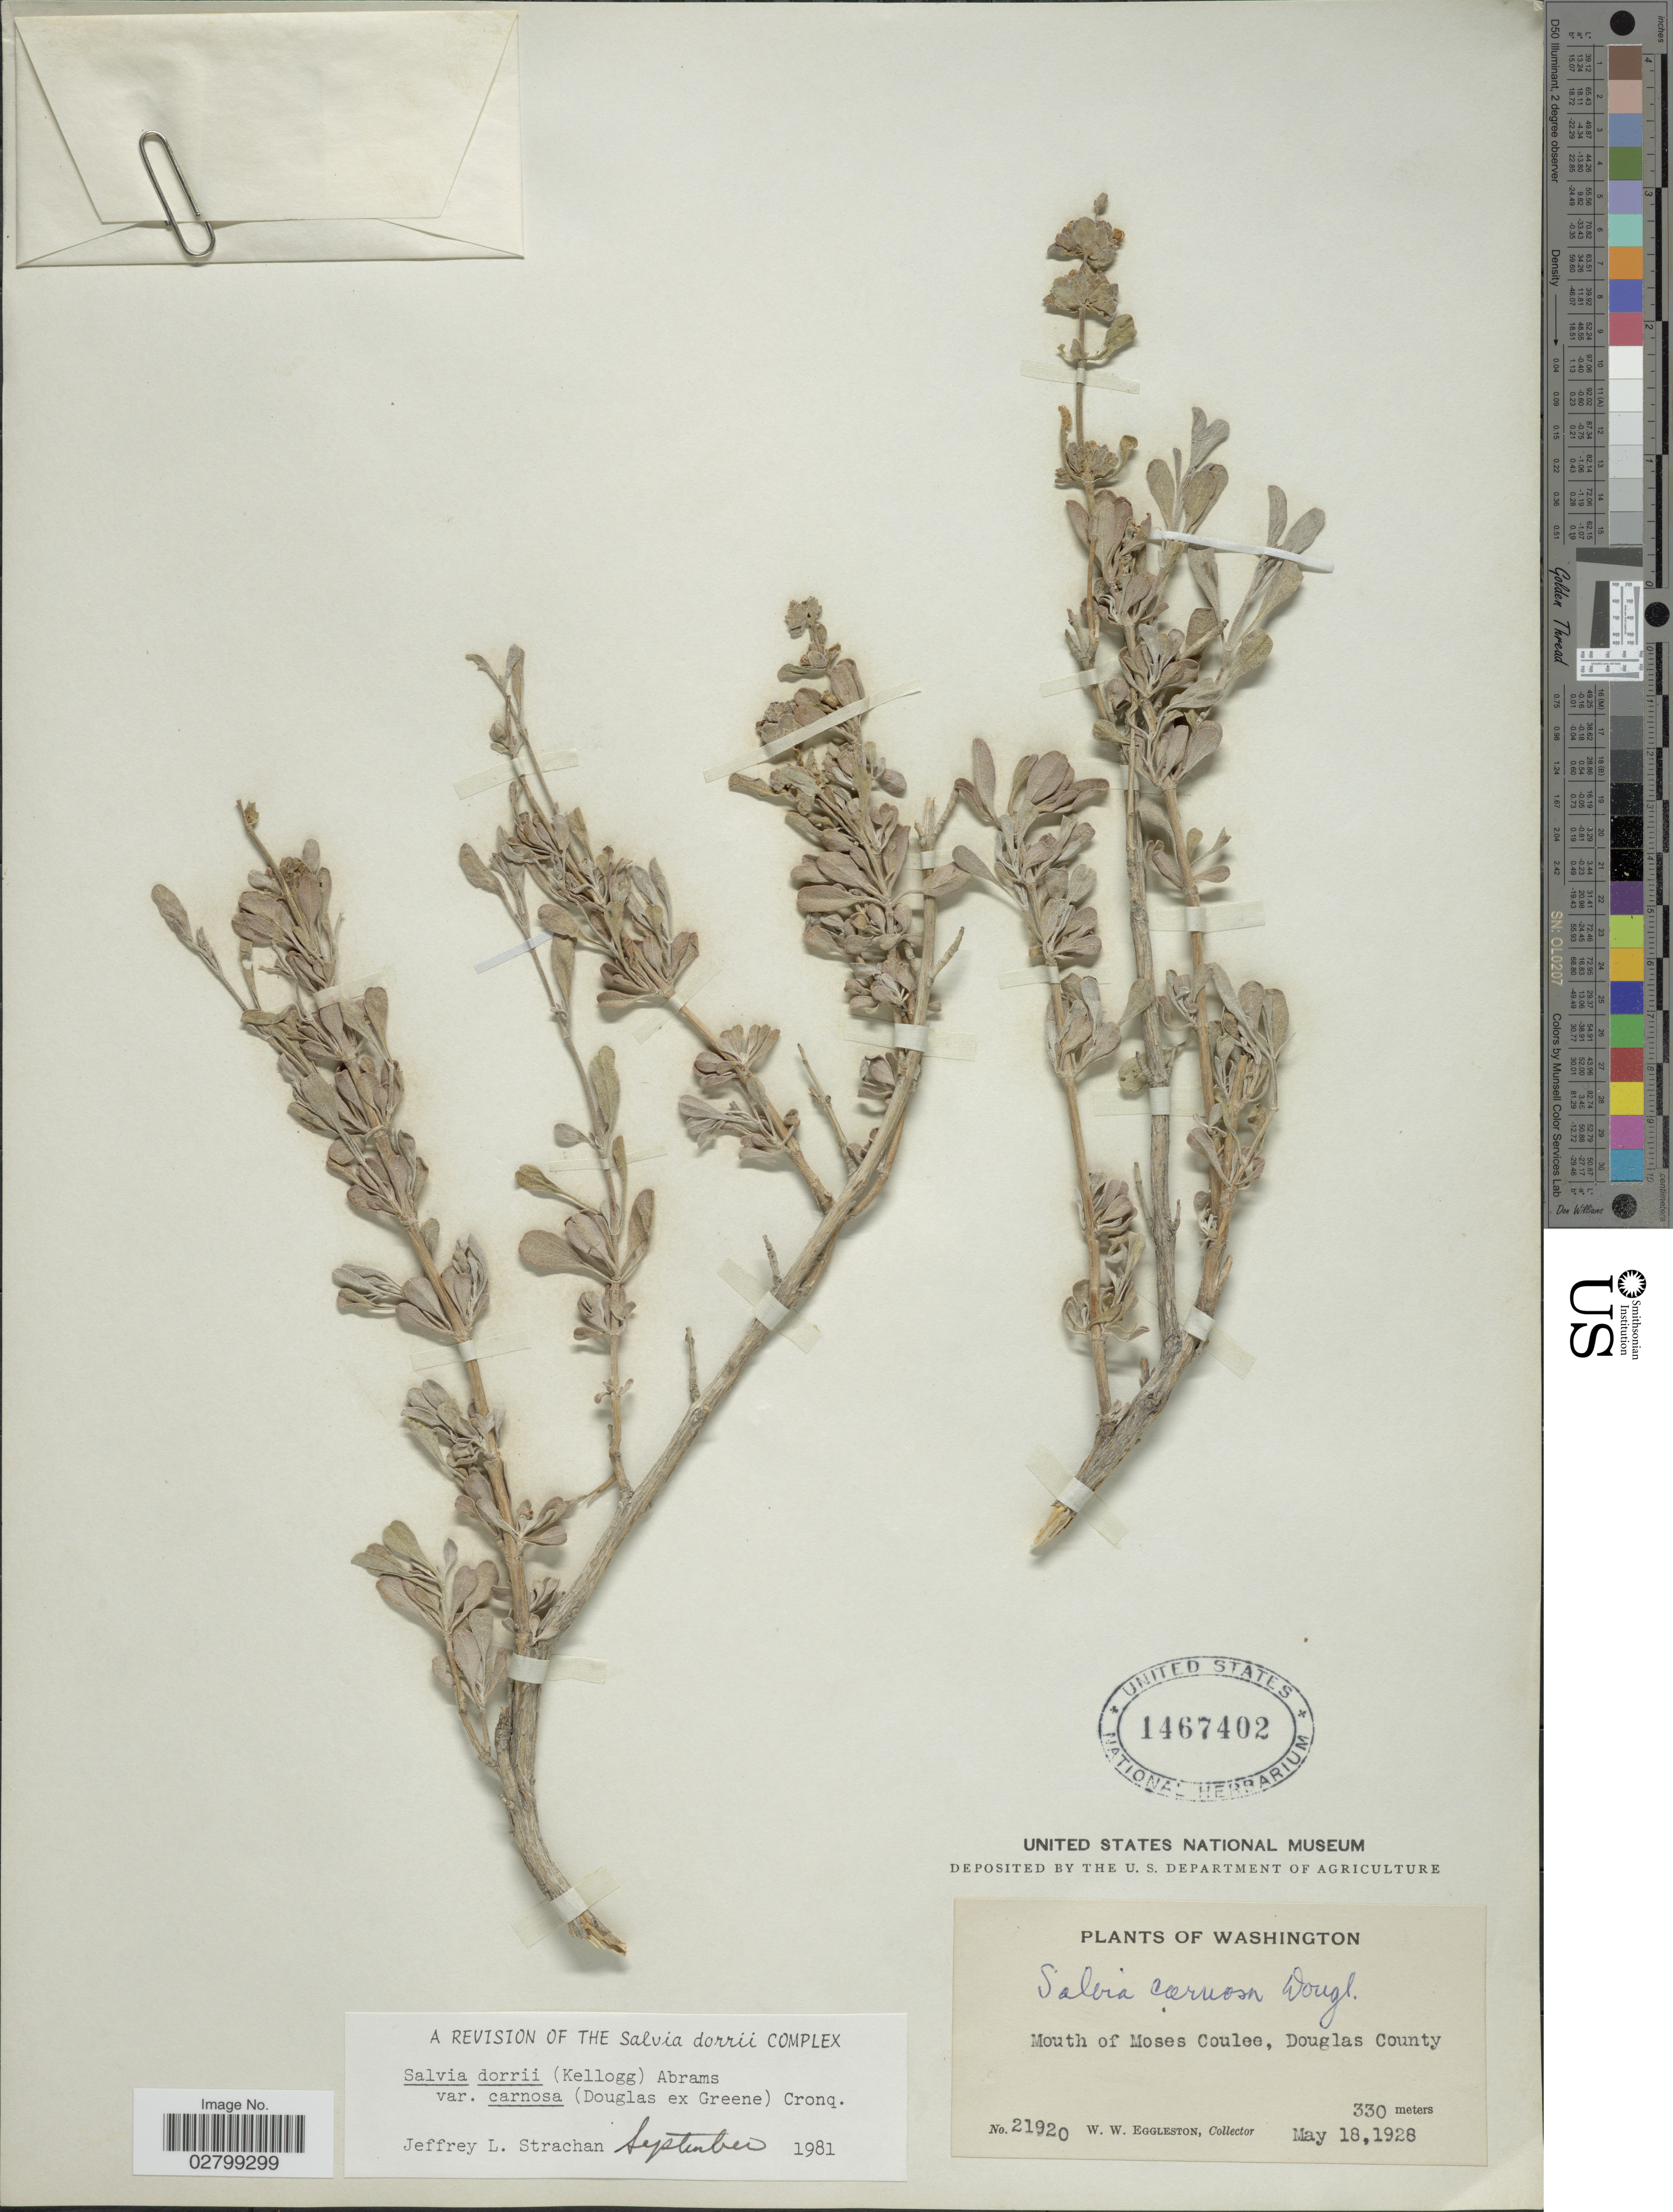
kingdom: Plantae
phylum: Tracheophyta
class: Magnoliopsida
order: Lamiales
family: Lamiaceae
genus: Salvia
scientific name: Salvia dorrii var. carnosa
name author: (Dougl.) Abrams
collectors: W. W. Eggleston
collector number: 21920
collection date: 1928-05-18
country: United States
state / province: Washington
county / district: Douglas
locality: Mouth of Moses Coulee, Douglas County.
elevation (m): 330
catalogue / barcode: US 1467402